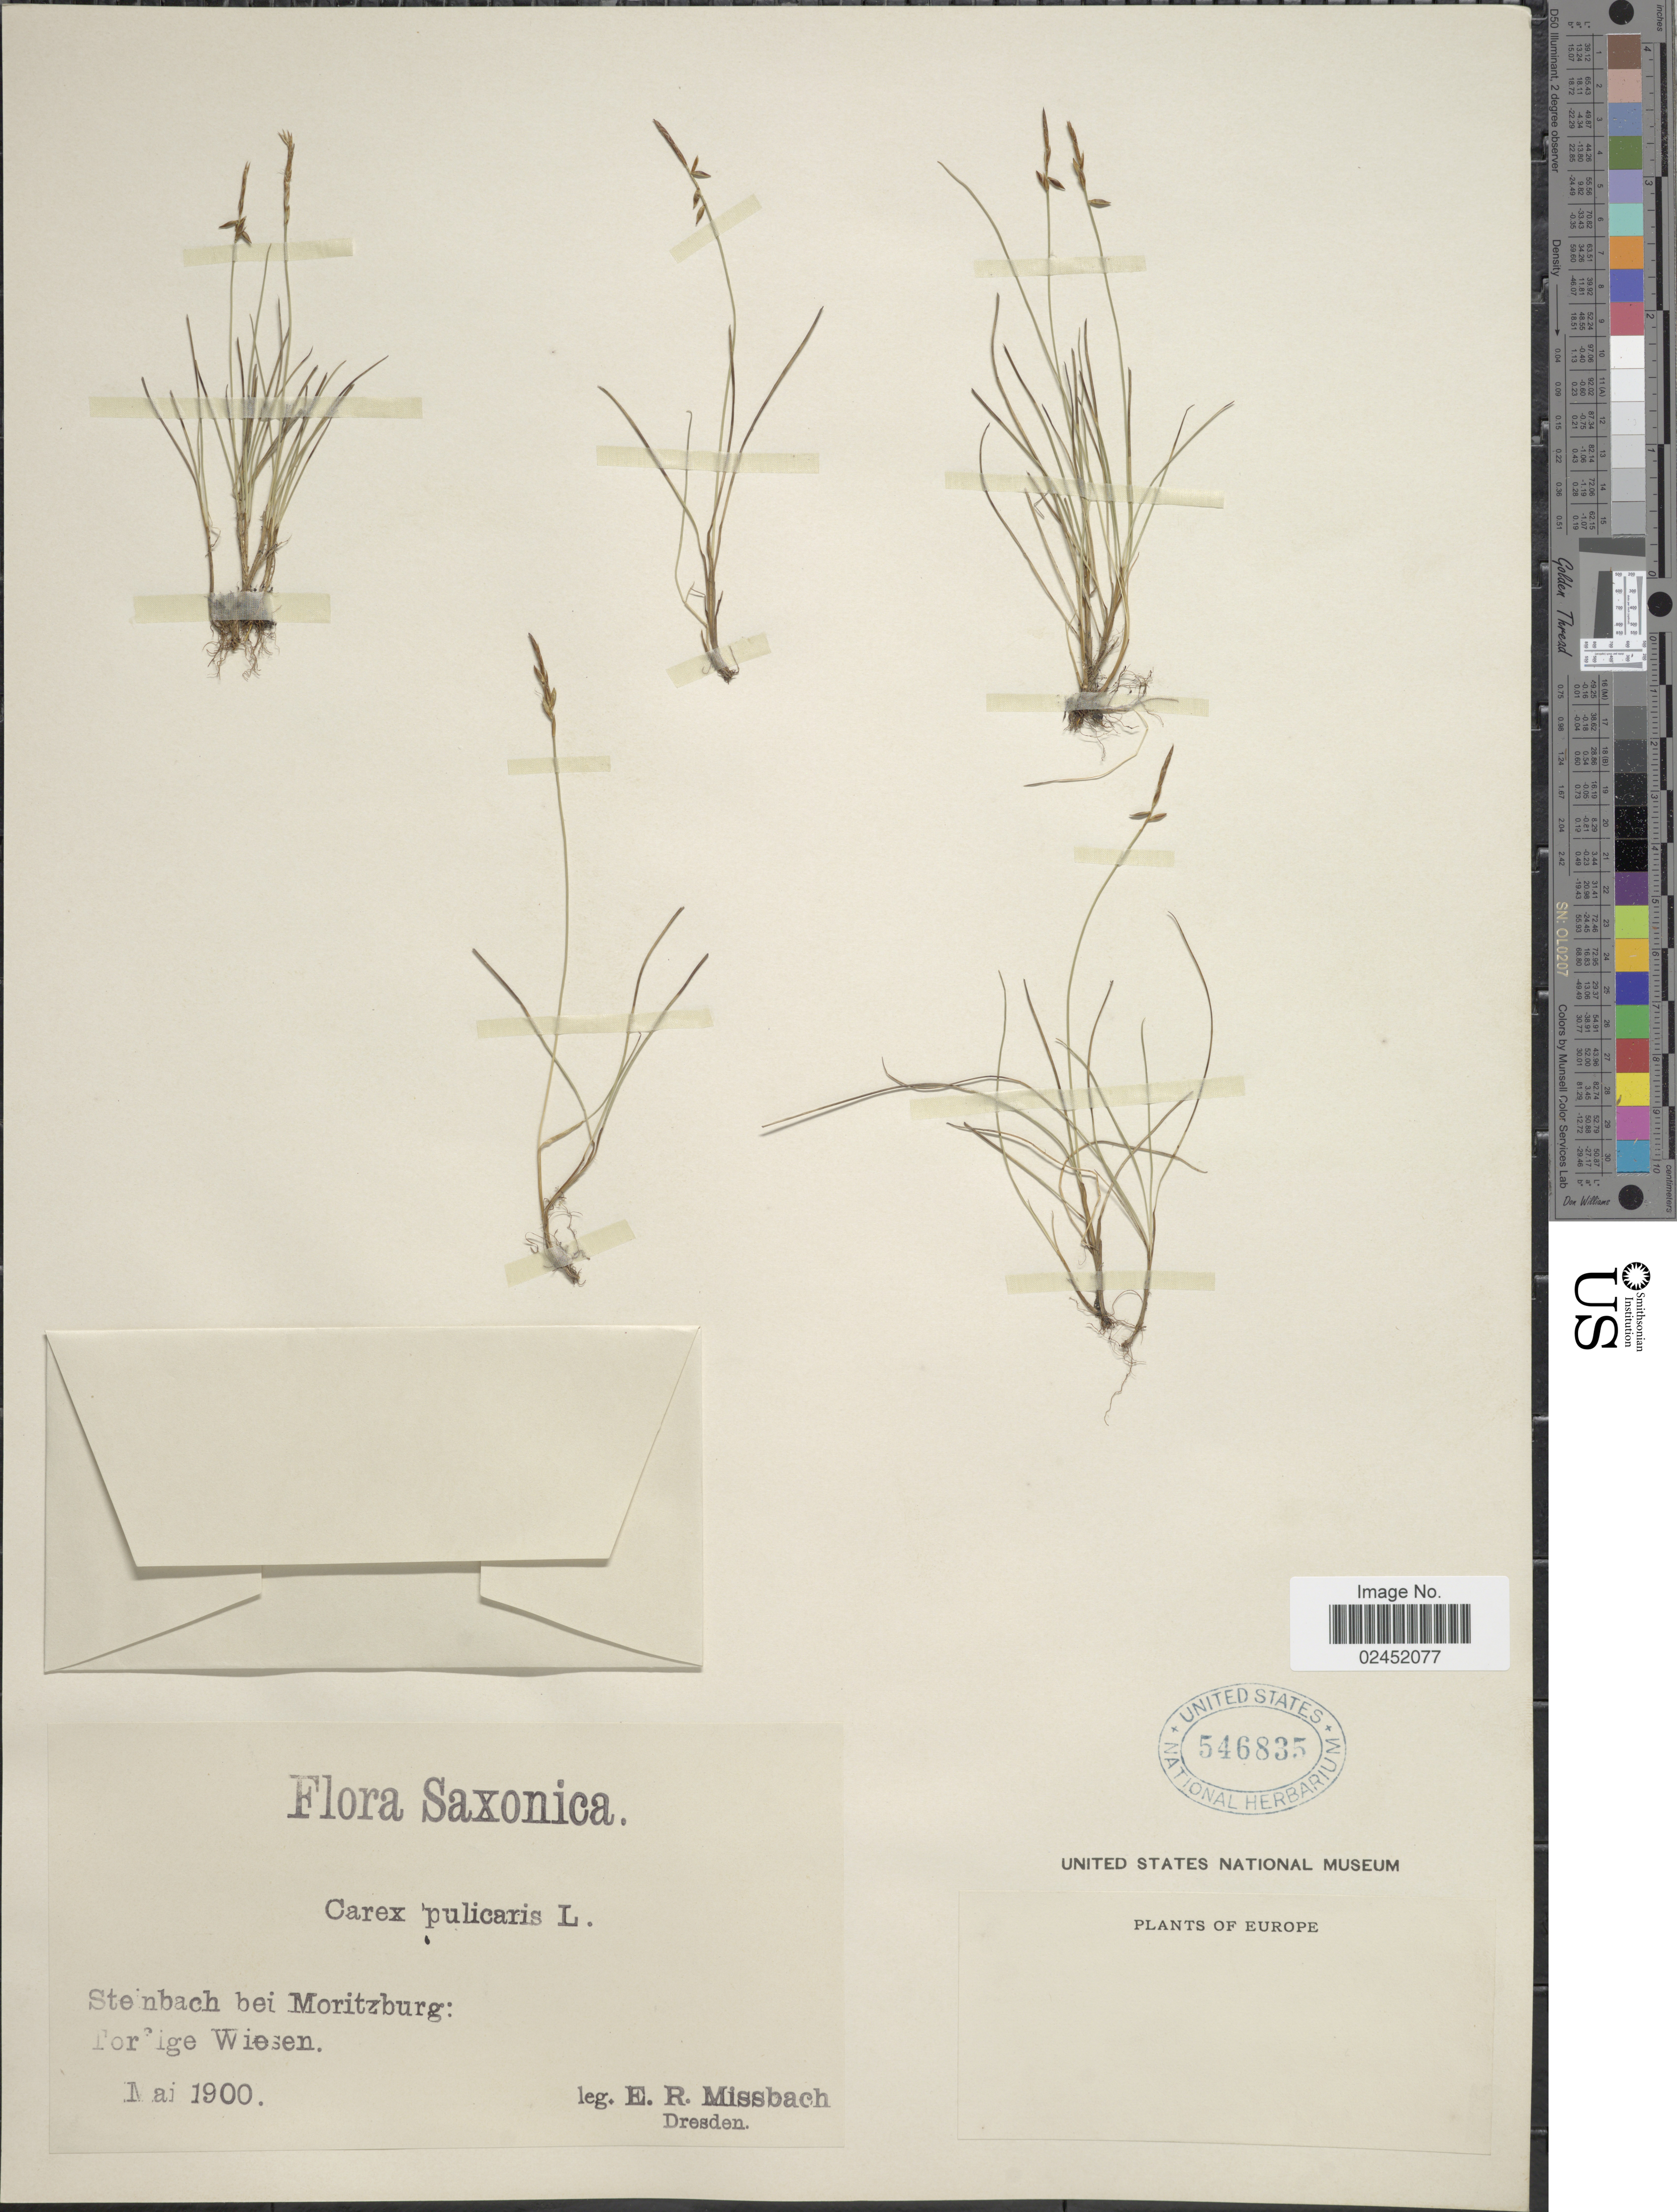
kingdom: Plantae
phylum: Tracheophyta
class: Liliopsida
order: Poales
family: Cyperaceae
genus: Carex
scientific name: Carex pulicaris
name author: L.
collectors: E. Missbach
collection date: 1900-05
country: Germany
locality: Saxonica, Steinbach bei Moritzburg: Torfige Wiesen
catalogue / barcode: US 546835